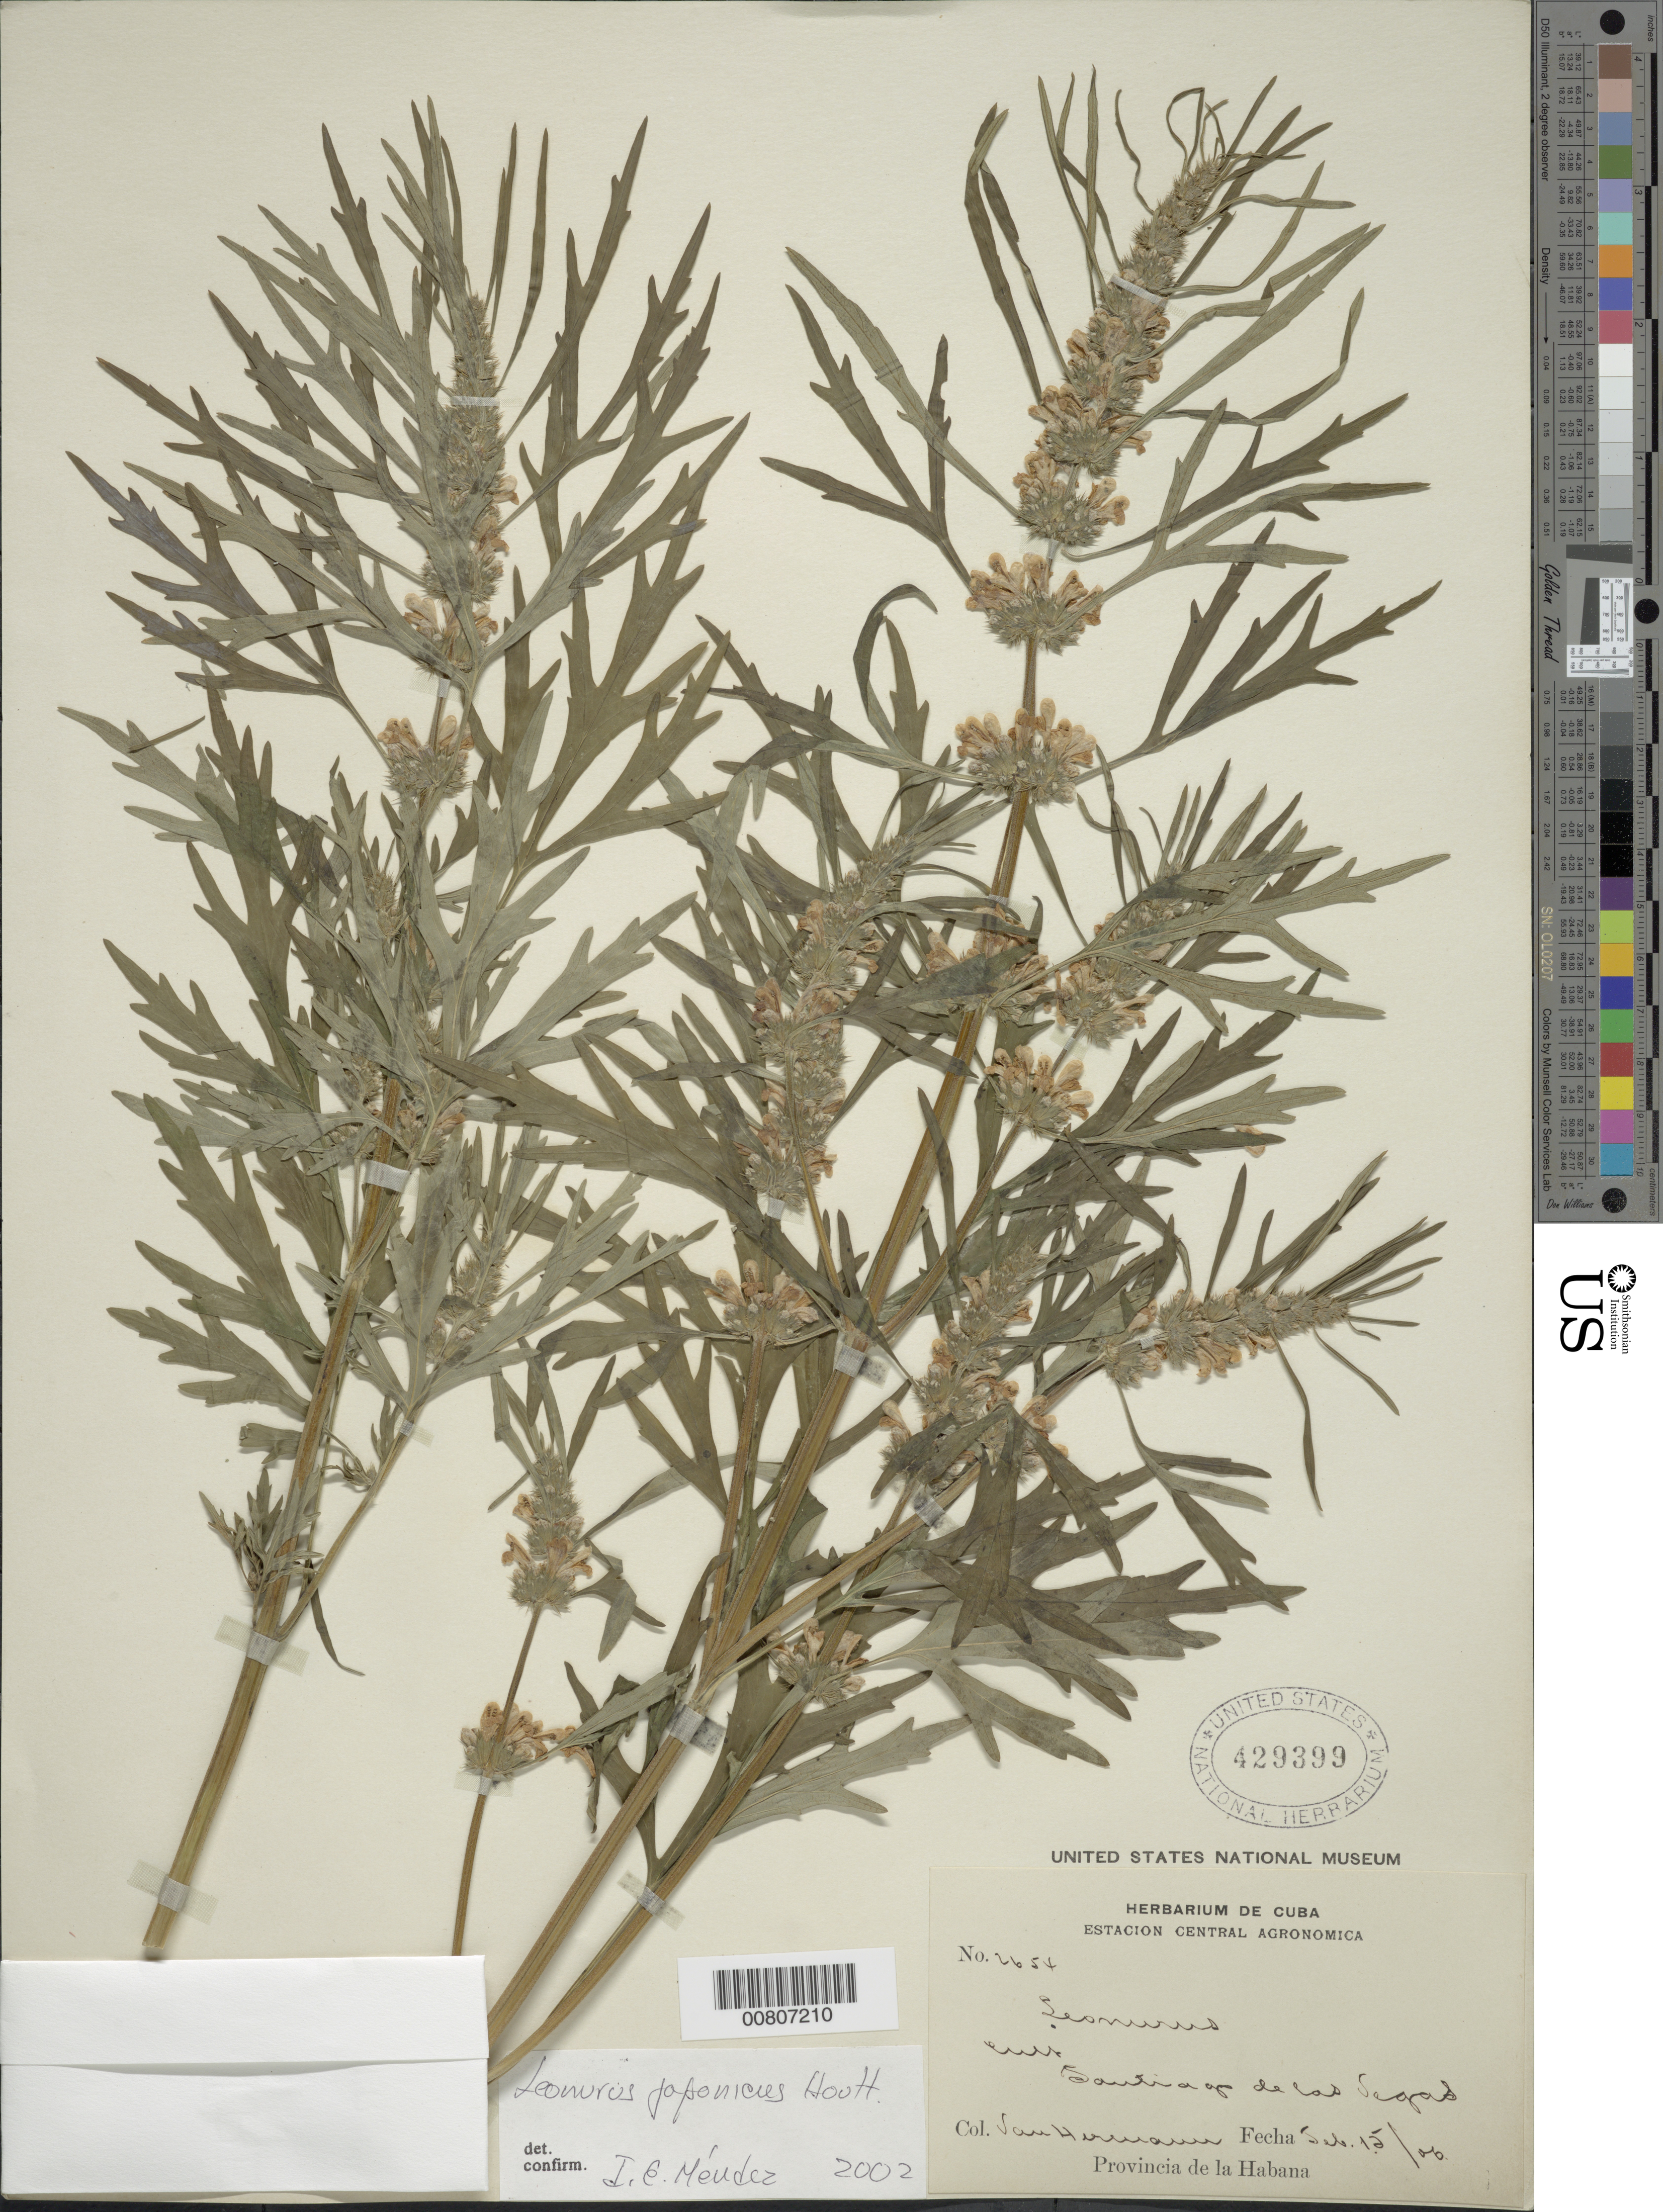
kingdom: Plantae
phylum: Tracheophyta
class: Magnoliopsida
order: Lamiales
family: Lamiaceae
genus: Leonurus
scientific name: Leonurus japonicus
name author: Houtt.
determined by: Méndez, Isidro E., (HIPC)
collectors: H. A. Van Hermann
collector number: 2254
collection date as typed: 15 Feb 1906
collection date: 1906-02-15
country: Cuba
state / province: La Habana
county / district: Municipio Boyeros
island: Cuba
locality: Santiago de Las Vegas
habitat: Cultivated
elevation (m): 97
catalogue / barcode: US 429399